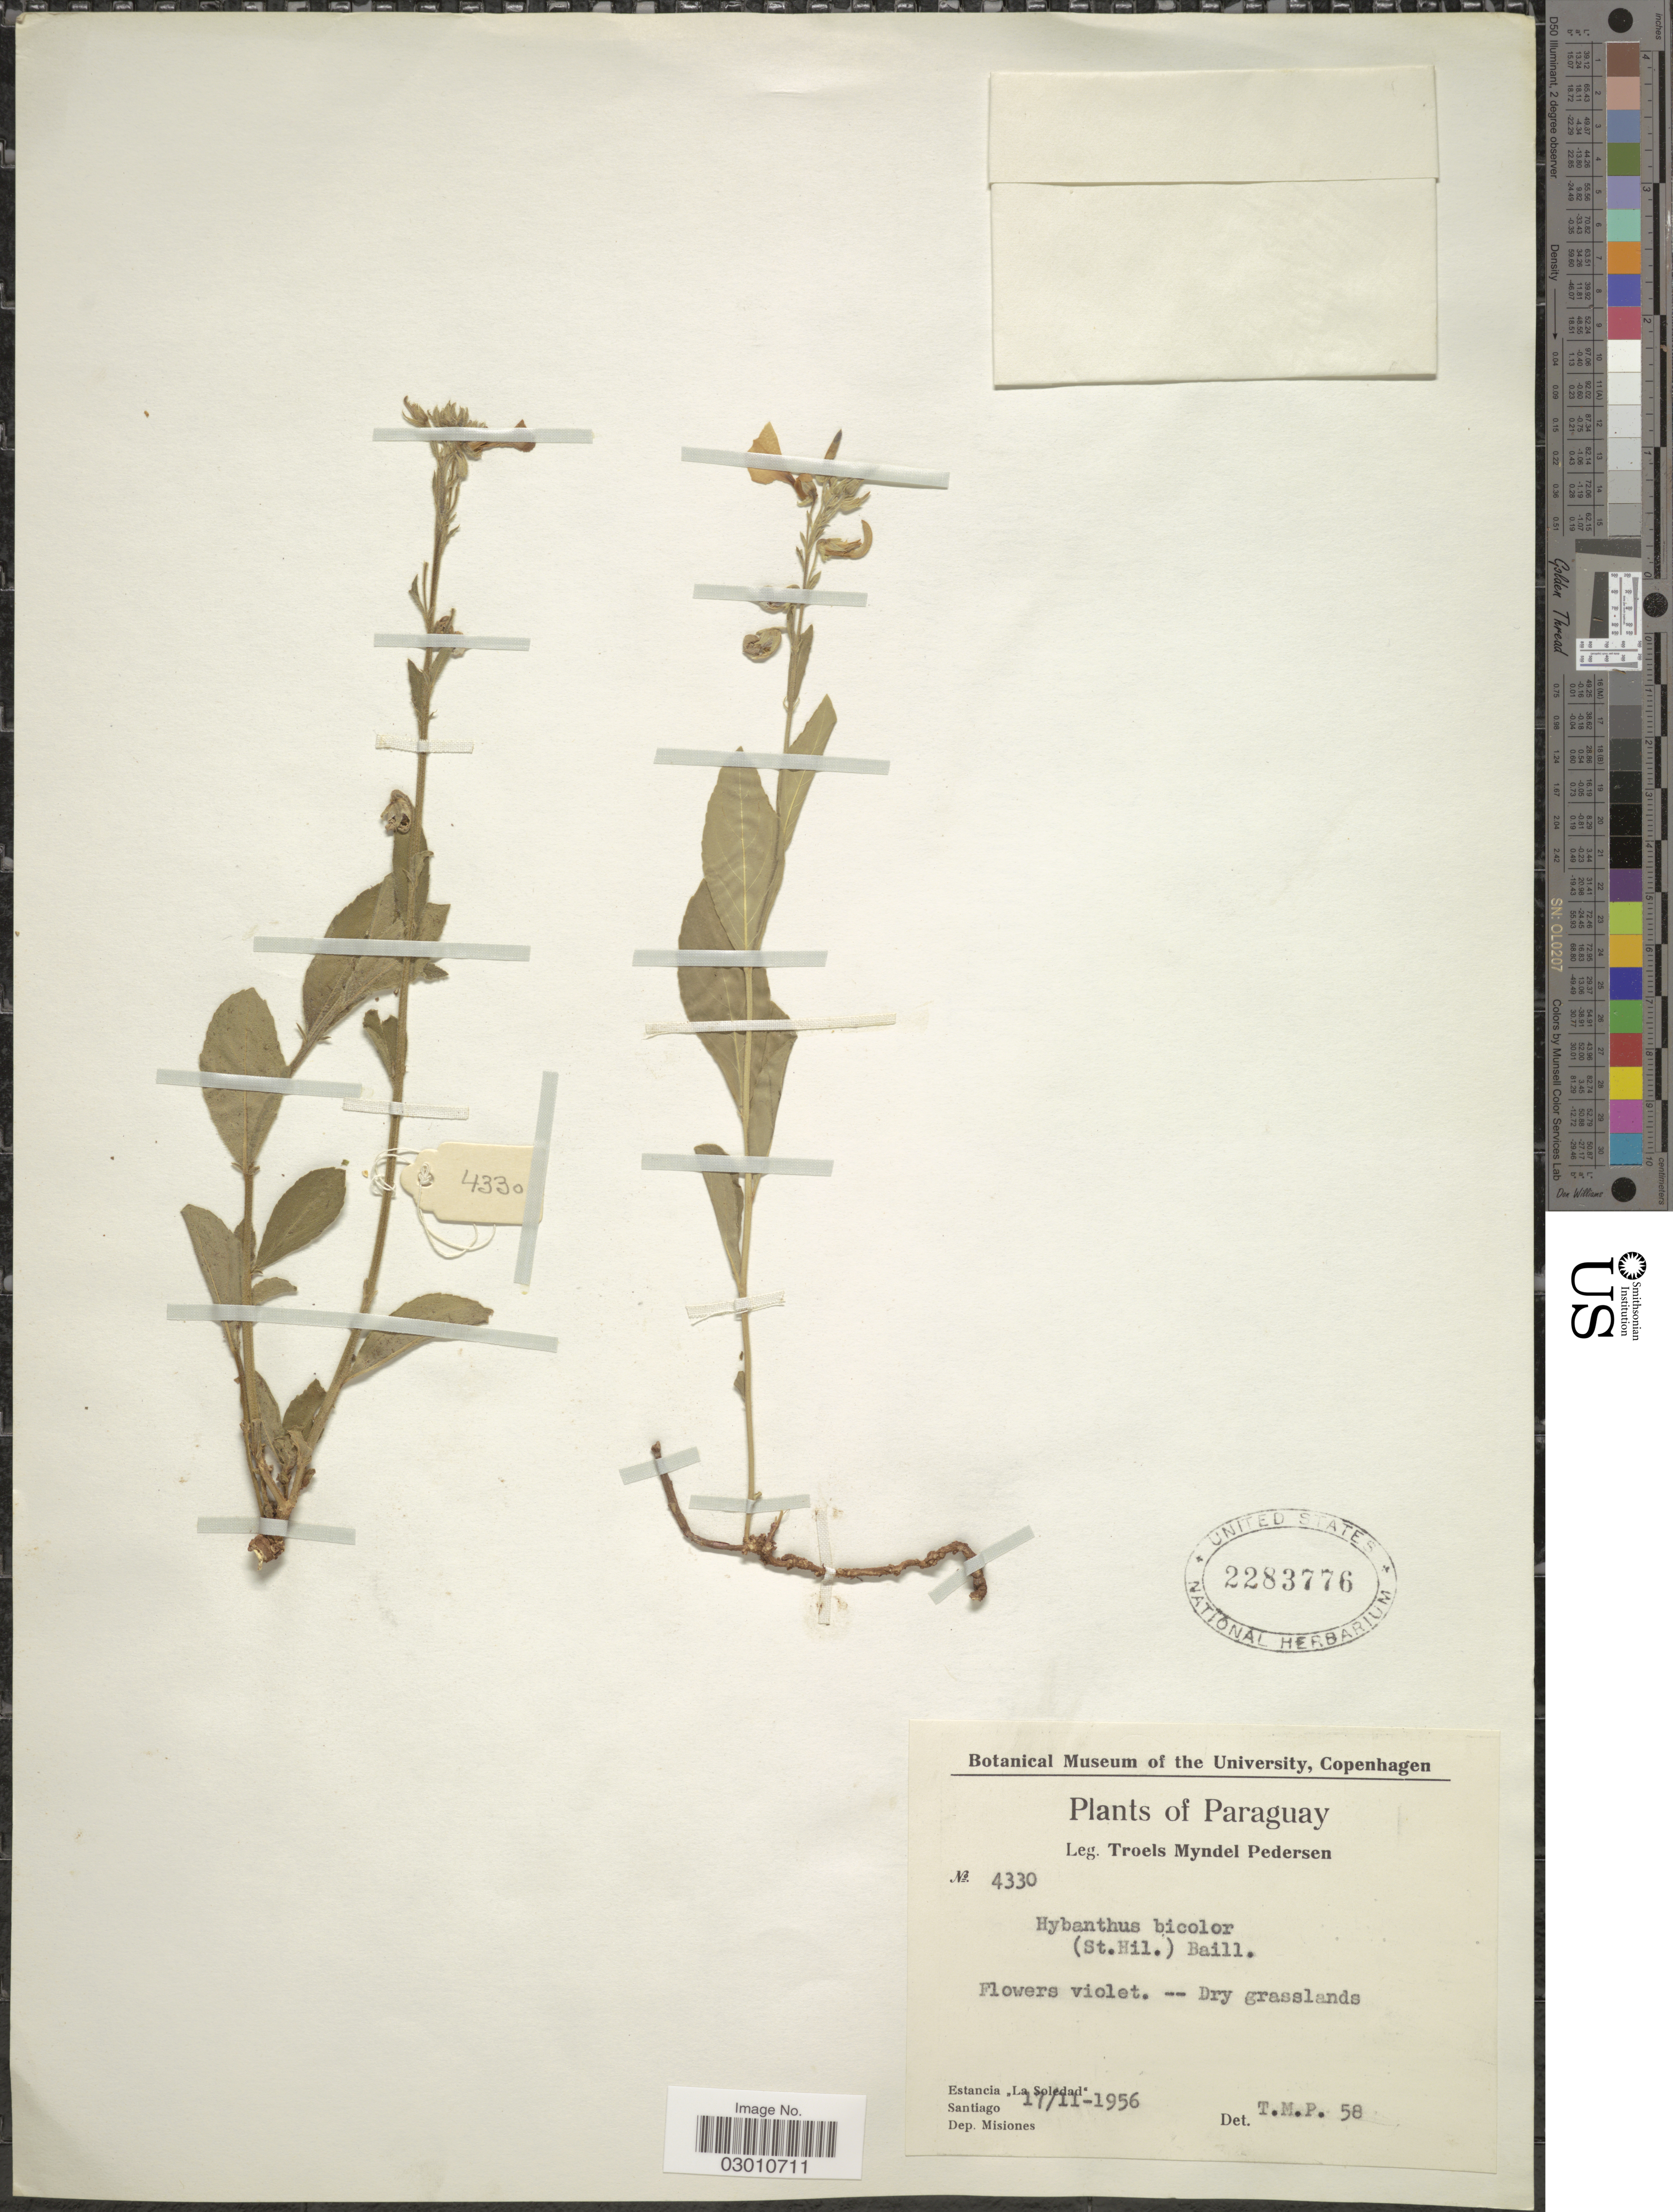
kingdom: Plantae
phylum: Tracheophyta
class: Magnoliopsida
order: Malpighiales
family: Violaceae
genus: Pombalia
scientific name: Pombalia bicolor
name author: (A. St.-Hil.) Paula-Souza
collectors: T. Pederson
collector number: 4330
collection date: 1956-11-17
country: Paraguay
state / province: Misiones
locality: Estancia "La Soledad". Santiago. Dep. Misiones.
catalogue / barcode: US 2283776